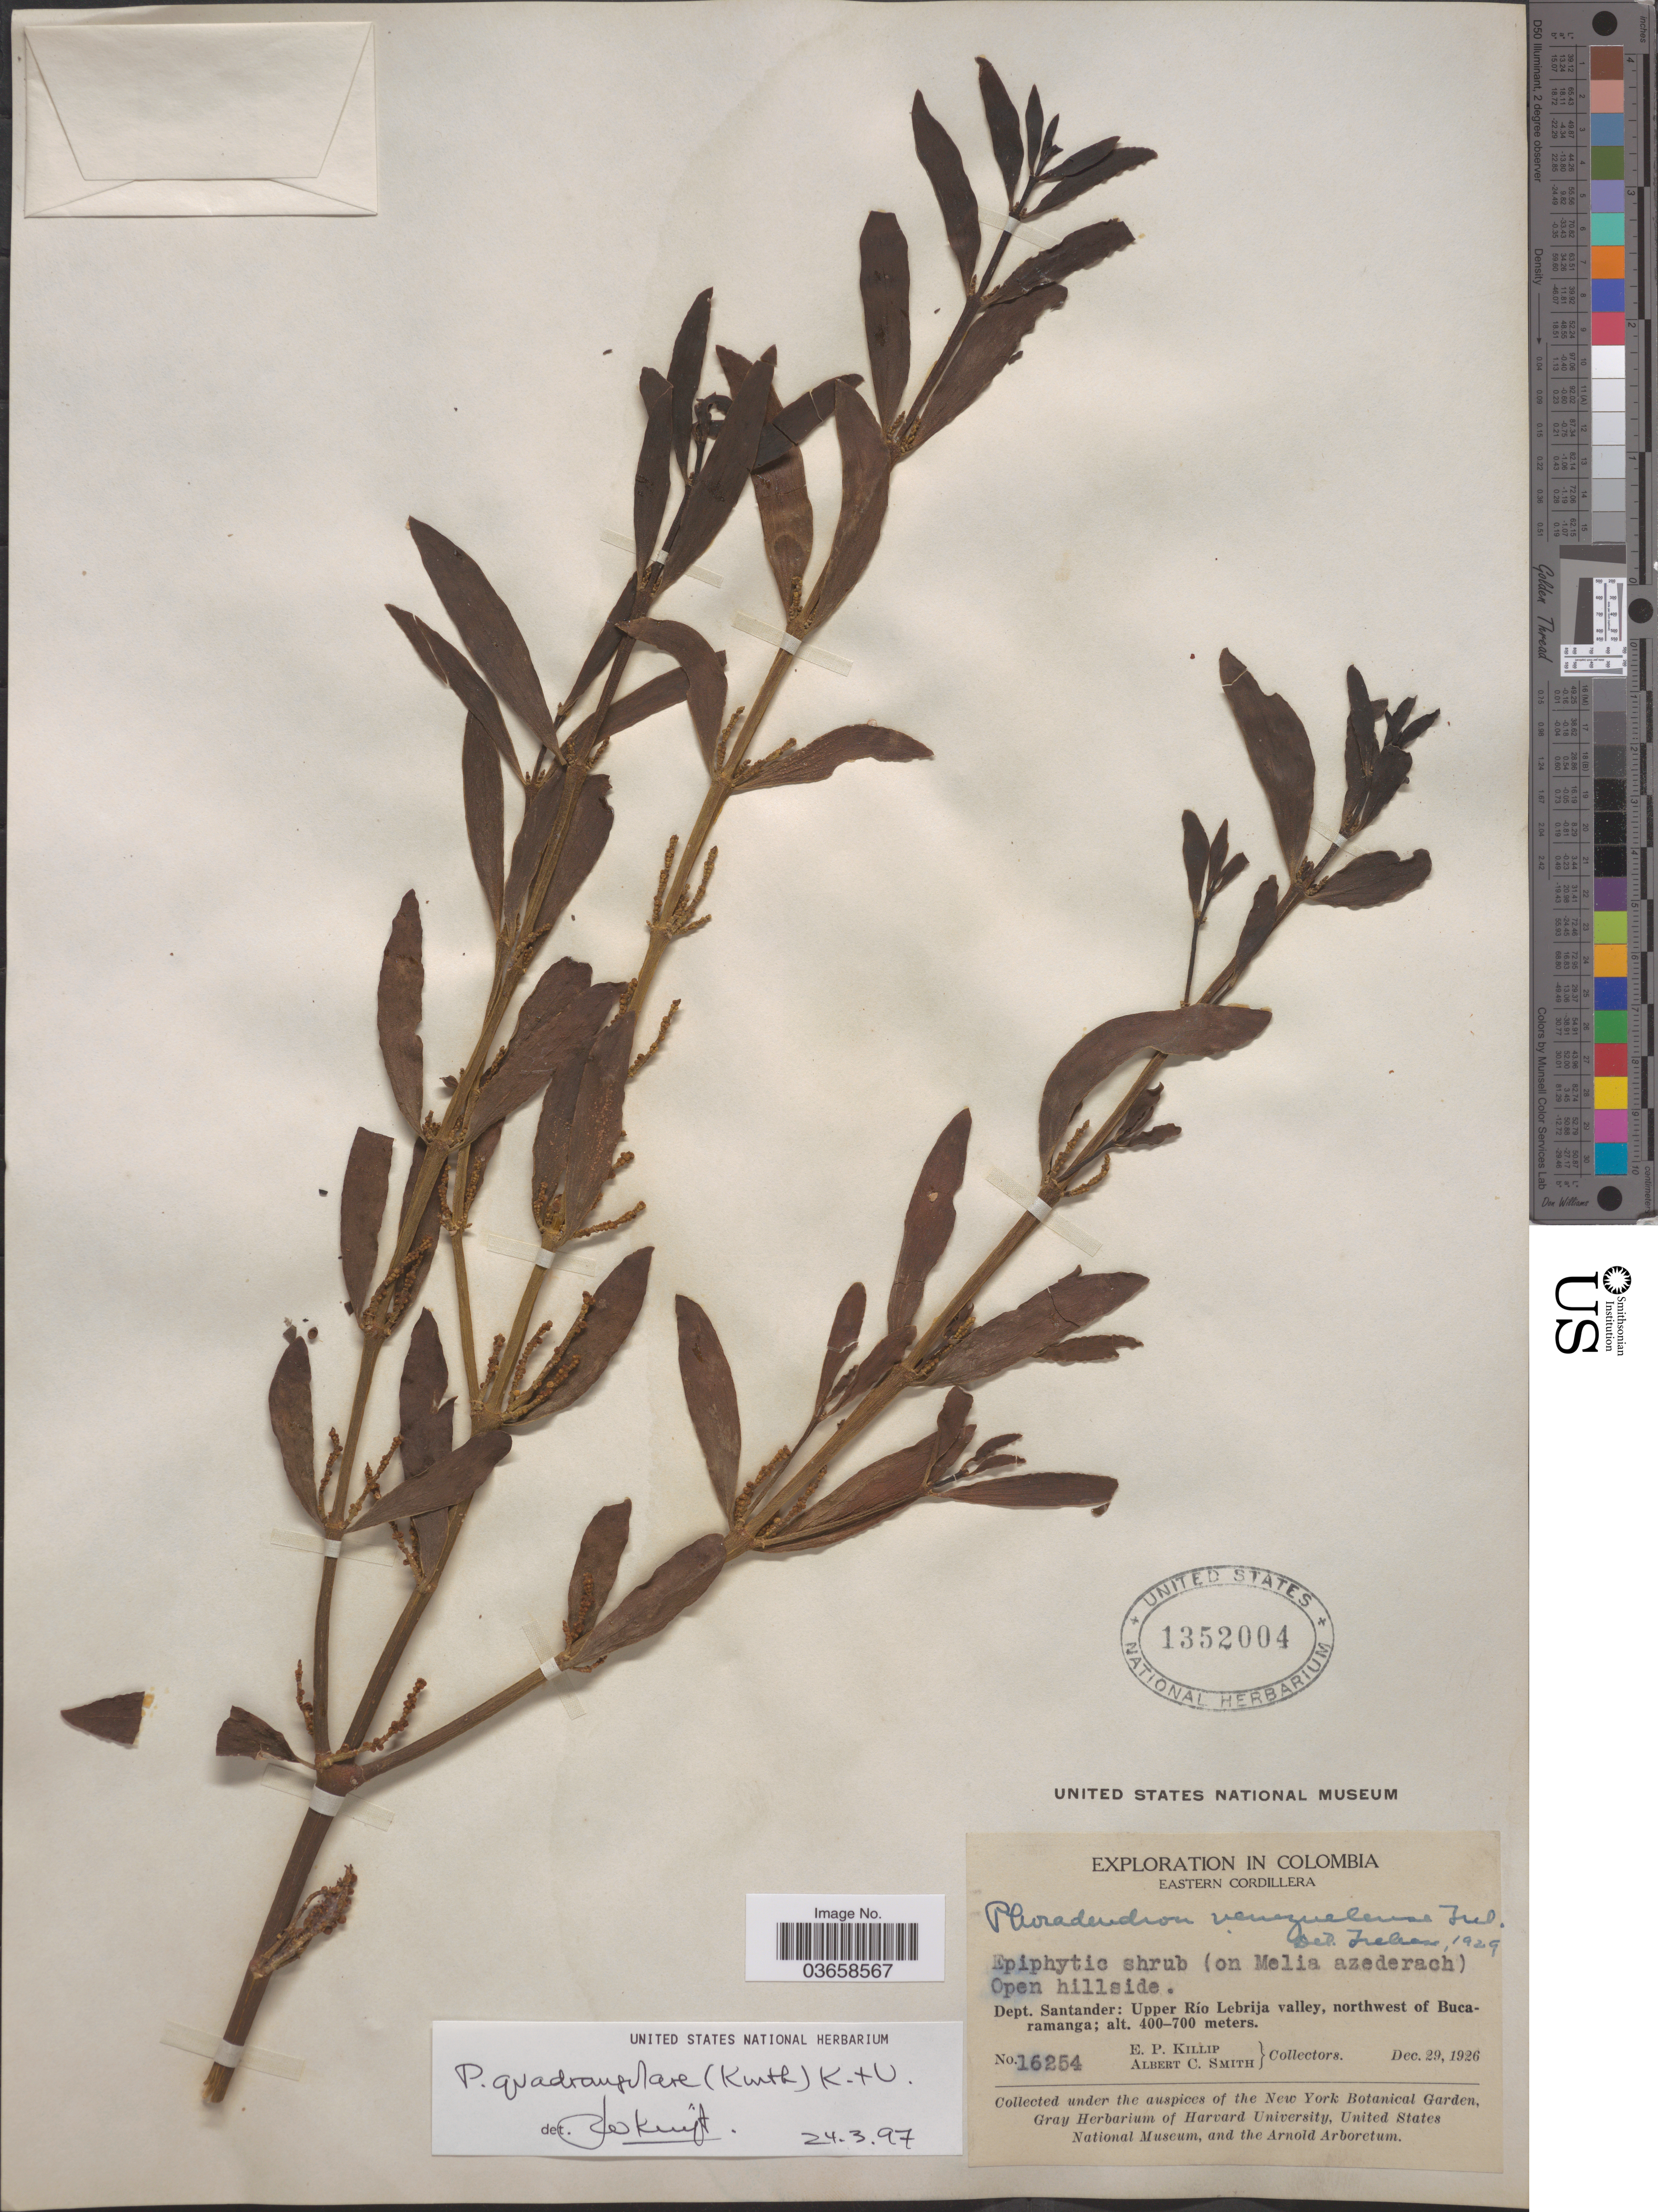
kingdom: Plantae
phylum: Tracheophyta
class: Magnoliopsida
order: Santalales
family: Viscaceae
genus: Phoradendron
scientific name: Phoradendron quadrangulare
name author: (Kunth) Griseb.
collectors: E. P. Killip & A. C. Smith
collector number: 16254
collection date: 1926-12-29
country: Colombia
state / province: Santander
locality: Dept. Santander: Upper Río Lebrija valley, northwest of Bucaramanga. Eastern Cordillera.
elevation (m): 400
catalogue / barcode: US 1352004